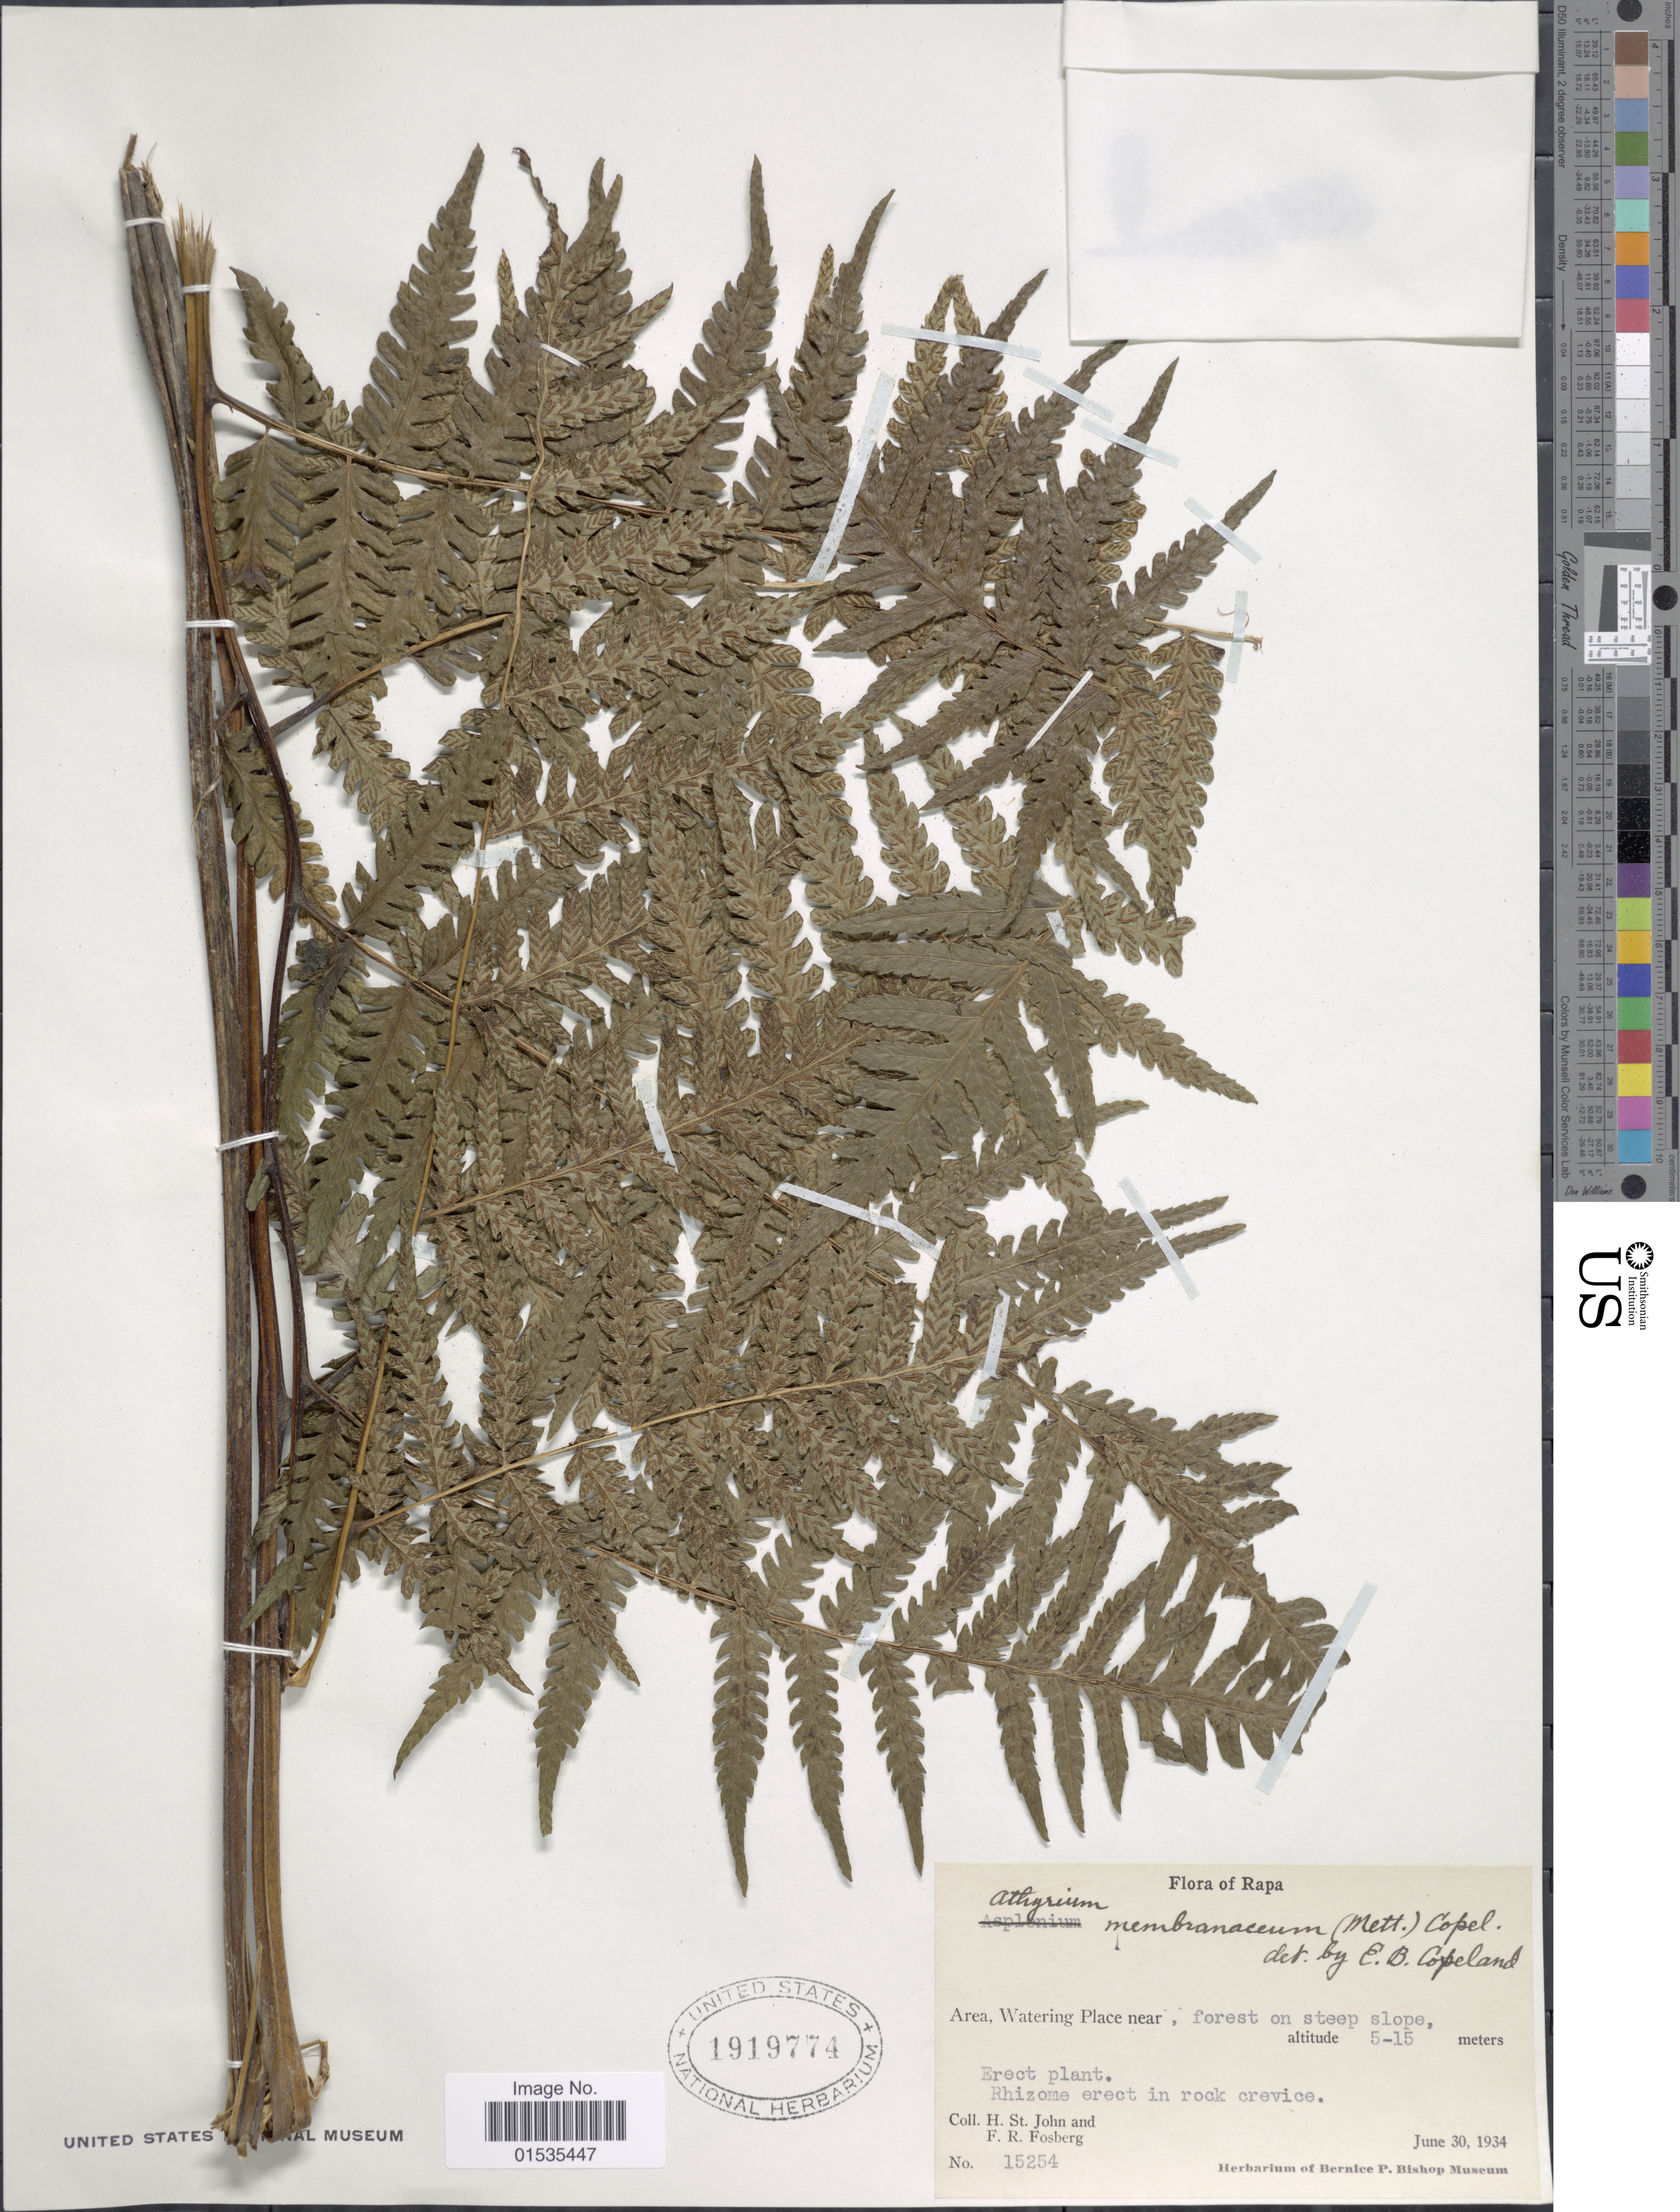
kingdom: Plantae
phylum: Tracheophyta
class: Polypodiopsida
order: Polypodiales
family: Athyriaceae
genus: Diplazium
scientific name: Diplazium harpeodes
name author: T. Moore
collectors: H. St. John & F. R. Fosberg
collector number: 15254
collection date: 1934-06-30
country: French Polynesia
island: Rapa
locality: Rapa, Area, Watering Place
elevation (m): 5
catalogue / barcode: US 1919774